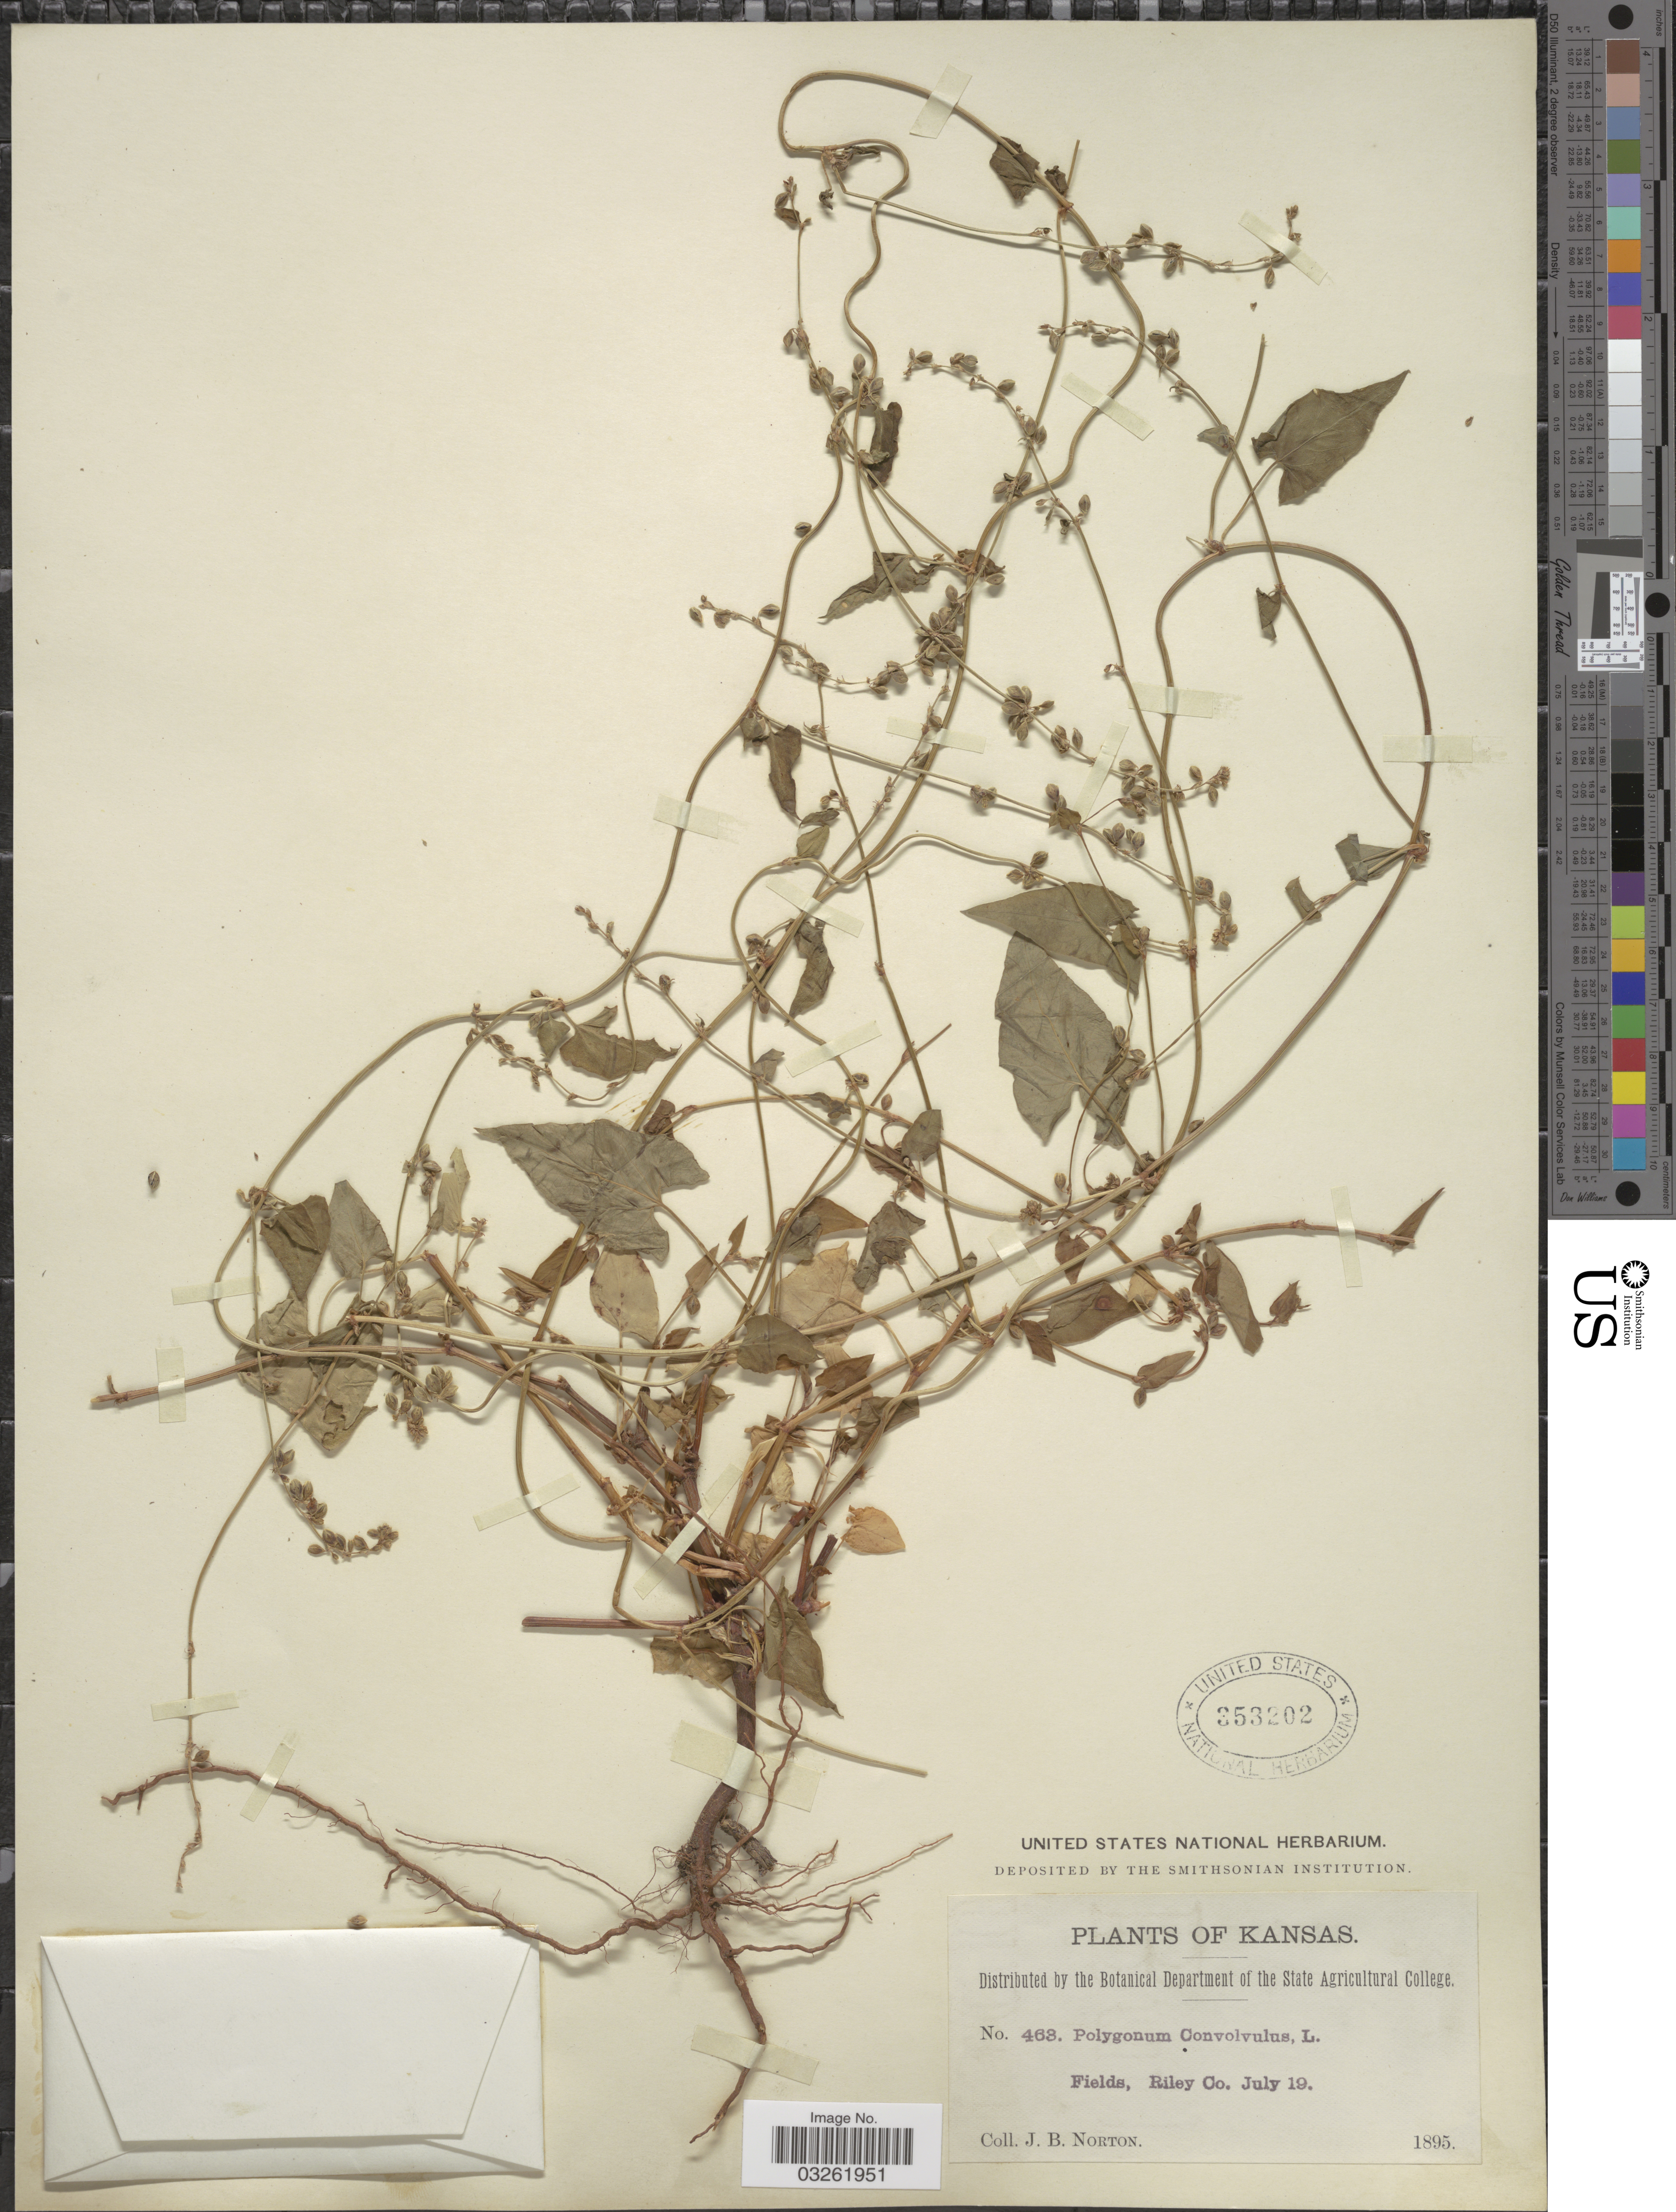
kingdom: Plantae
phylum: Tracheophyta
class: Magnoliopsida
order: Caryophyllales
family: Polygonaceae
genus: Fallopia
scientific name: Fallopia convolvulus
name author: (L.) Á. Löve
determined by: Strong, M. T., (US), Smithsonian Institution - National Museum of Natural History (UNITED STATES)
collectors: J. B. Norton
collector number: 468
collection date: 1895-07-19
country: United States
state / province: Kansas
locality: Fields, Riley Co.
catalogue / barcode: US 353202